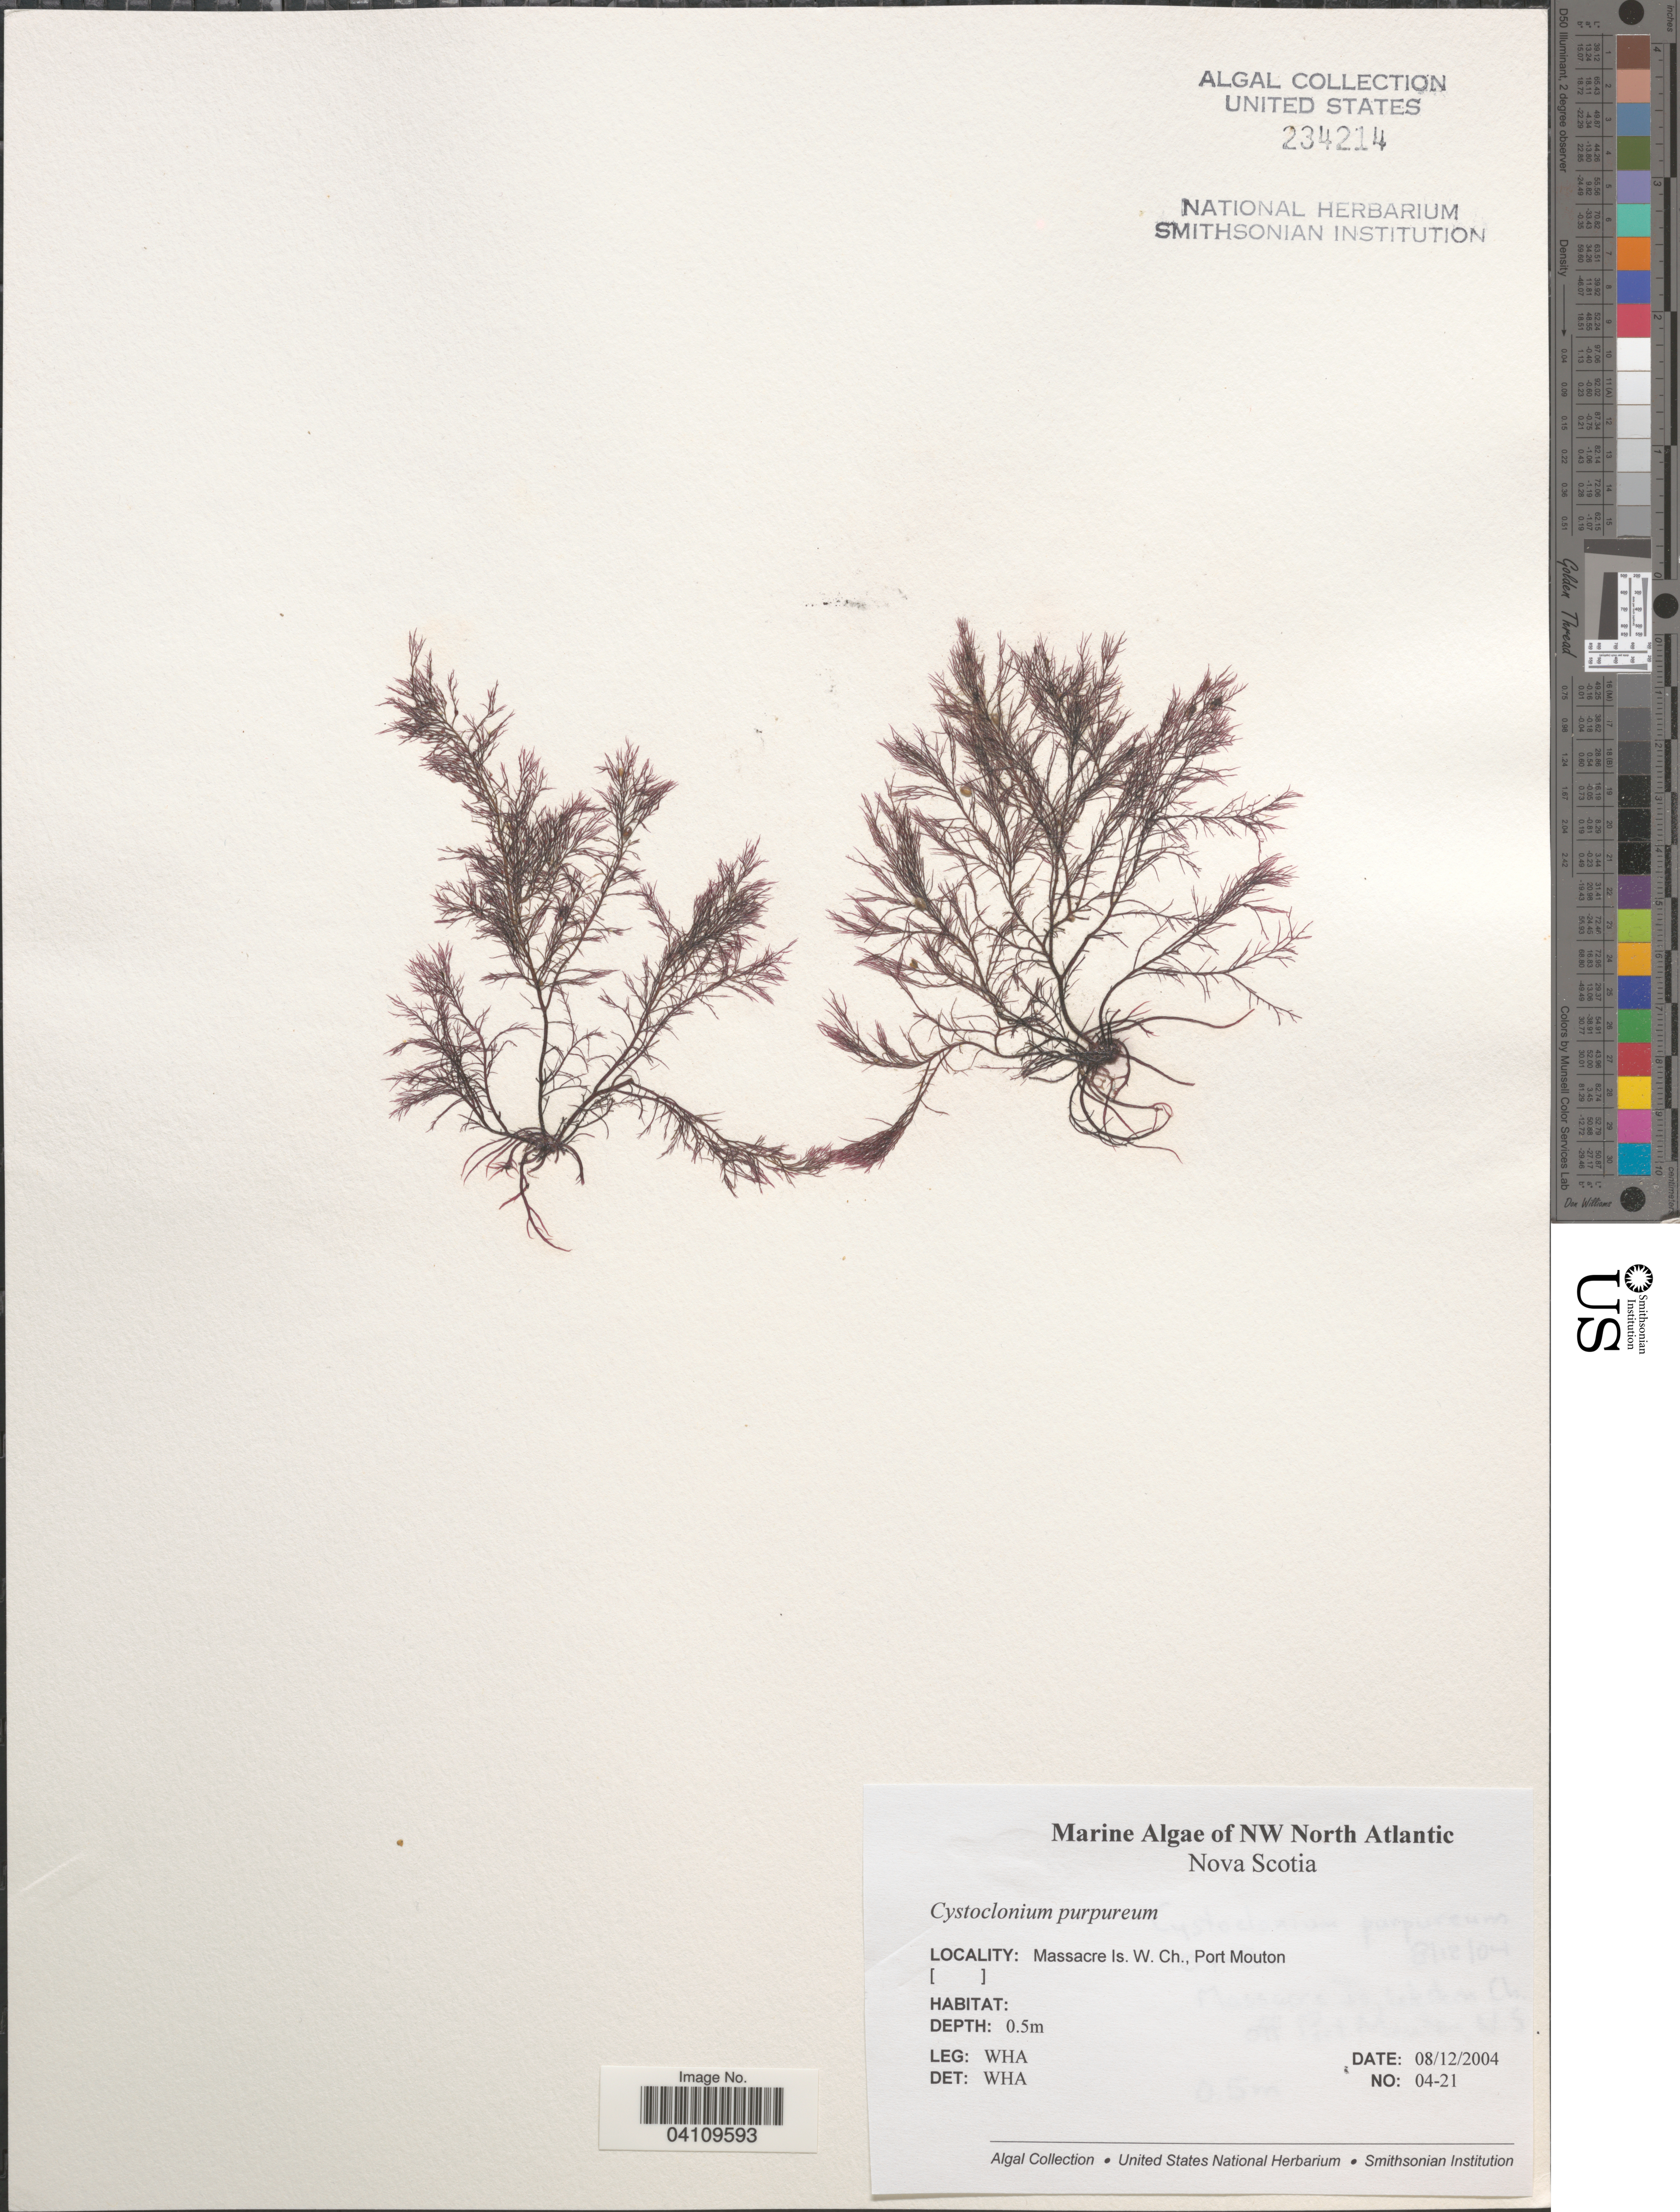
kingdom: Plantae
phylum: Rhodophyta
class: Florideophyceae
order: Gigartinales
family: Cystocloniaceae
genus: Cystoclonium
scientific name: Cystoclonium purpureum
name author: (Huds.) Batters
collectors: W. H. Adey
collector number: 04-21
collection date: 2004-12-08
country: Canada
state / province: Nova Scotia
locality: NW North Atlantic. Massacre Is. W. Ch., Port Mouton.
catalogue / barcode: US 234214